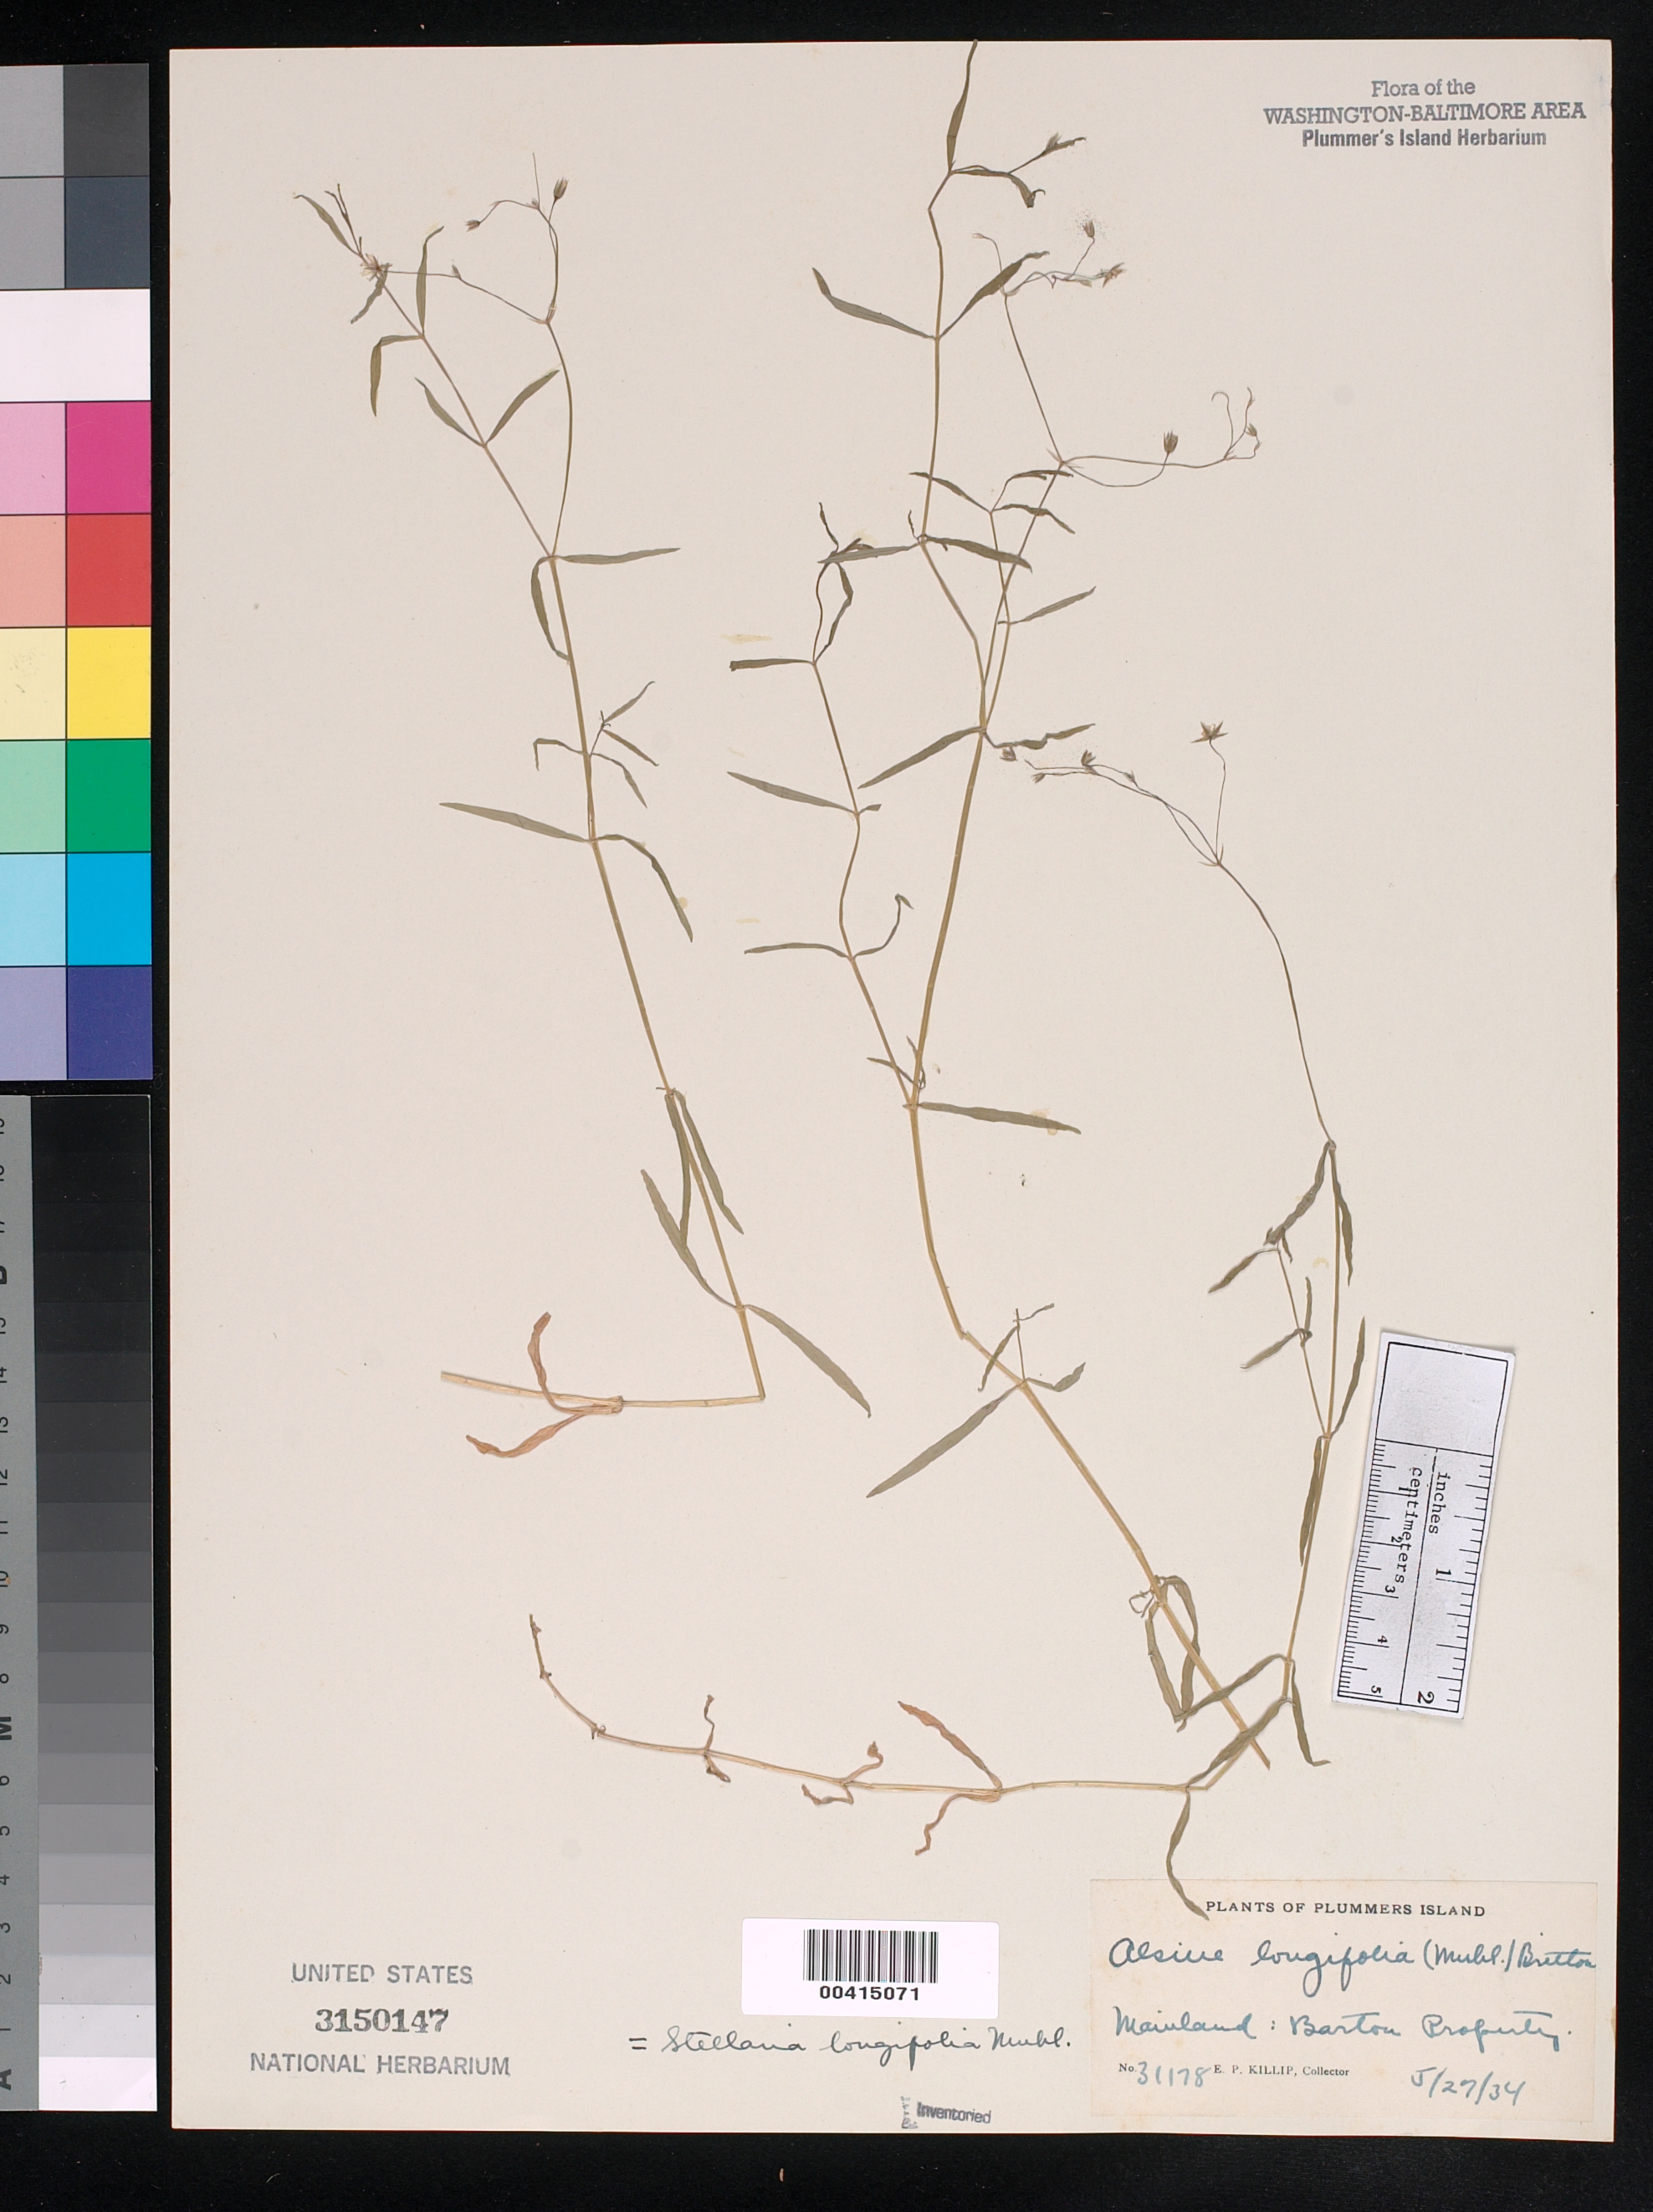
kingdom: Plantae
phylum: Tracheophyta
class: Magnoliopsida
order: Caryophyllales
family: Caryophyllaceae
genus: Stellaria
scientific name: Stellaria longifolia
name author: Muhl. ex Willd.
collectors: E. P. Killip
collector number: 31178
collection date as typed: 27 May 1934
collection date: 1934-05-27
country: United States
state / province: Maryland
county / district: Montgomery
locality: Plummer's Island; Mainland, Barton property C. & O. Canal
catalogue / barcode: US 3150147